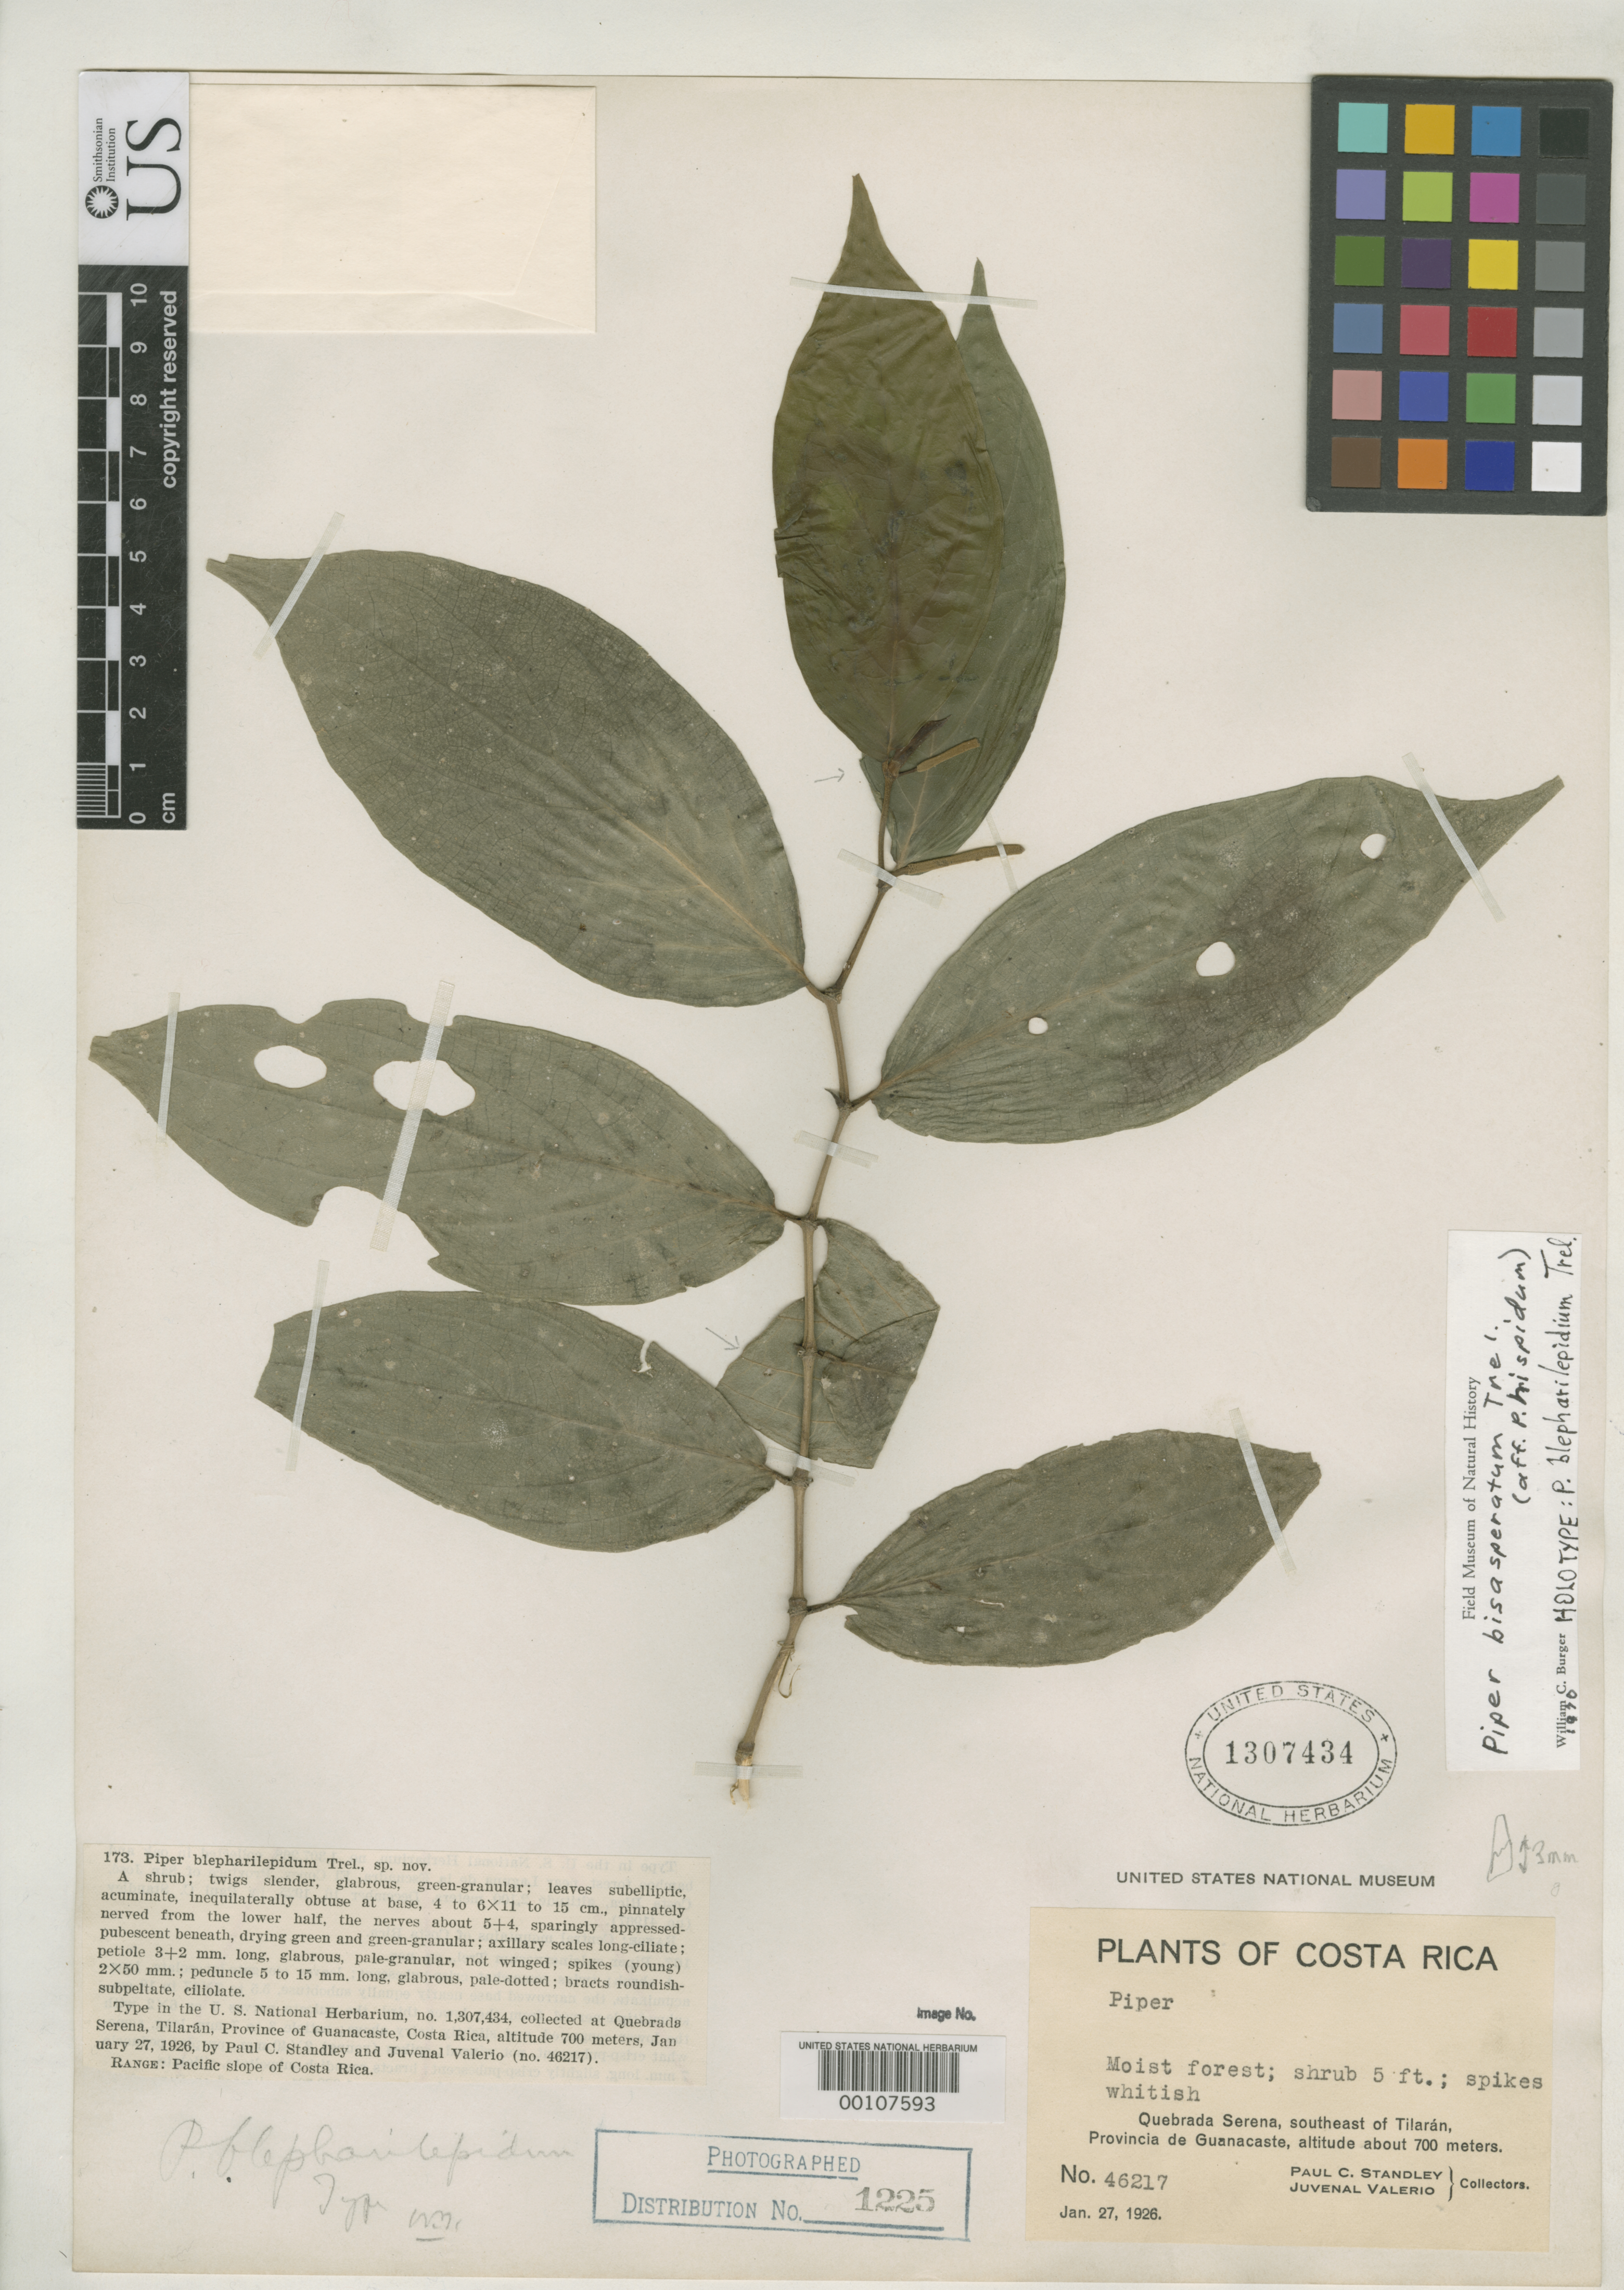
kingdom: Plantae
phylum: Tracheophyta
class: Magnoliopsida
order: Piperales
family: Piperaceae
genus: Piper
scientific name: Piper blepharilepidum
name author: Trel.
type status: Holotype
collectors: P. C. Standley & J. Valerio R.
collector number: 46217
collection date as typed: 27 Jan 1926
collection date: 1926-01-27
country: Costa Rica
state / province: Guanacaste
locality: Quebrada Serena, SE of Tilaran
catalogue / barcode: US 1307434